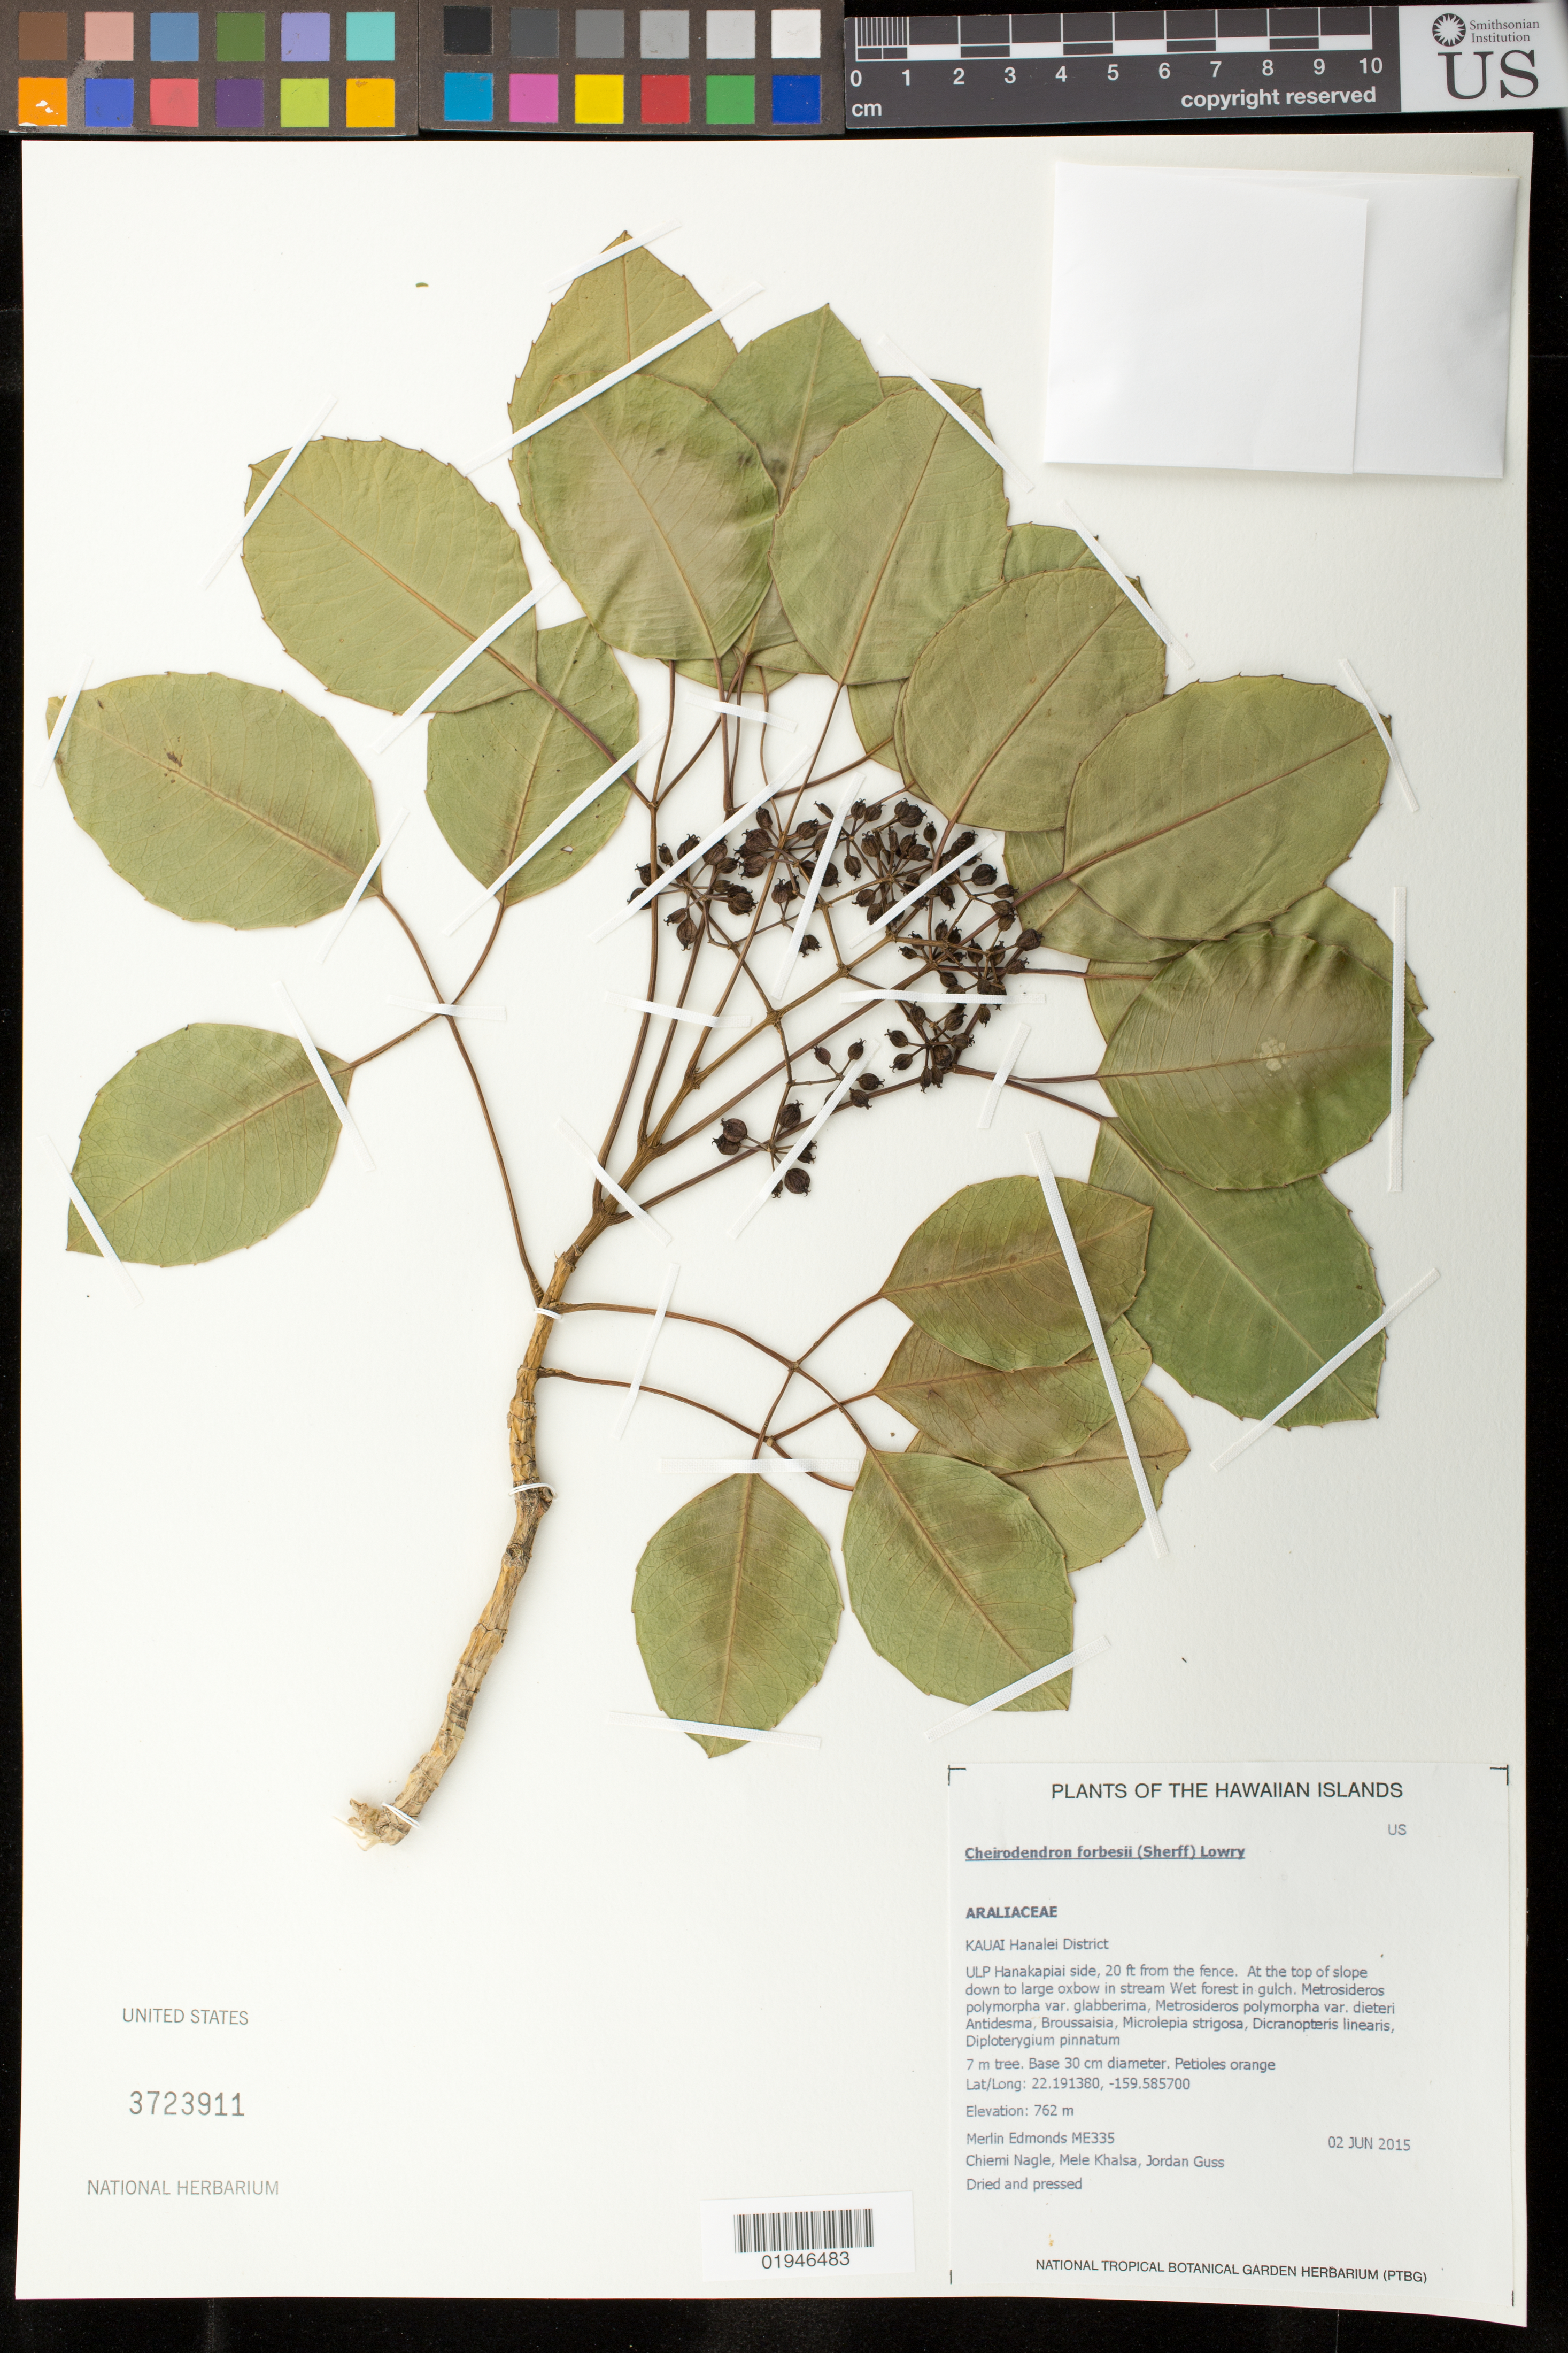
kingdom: Plantae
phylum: Tracheophyta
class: Magnoliopsida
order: Apiales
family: Araliaceae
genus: Cheirodendron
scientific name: Cheirodendron forbesii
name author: (Sherff) Lowry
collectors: M. Edmonds, C. Nagle, M. Khalsa & J. Guss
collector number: ME335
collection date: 2015-06-02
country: United States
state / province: Hawaii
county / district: Kauai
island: Kaua'i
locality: Hanalei District, ULP Hanakapiai side, 20 ft from the fence, at the top of slope down to large oxbow in stream.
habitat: Wet forest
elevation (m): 762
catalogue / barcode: US 3723903